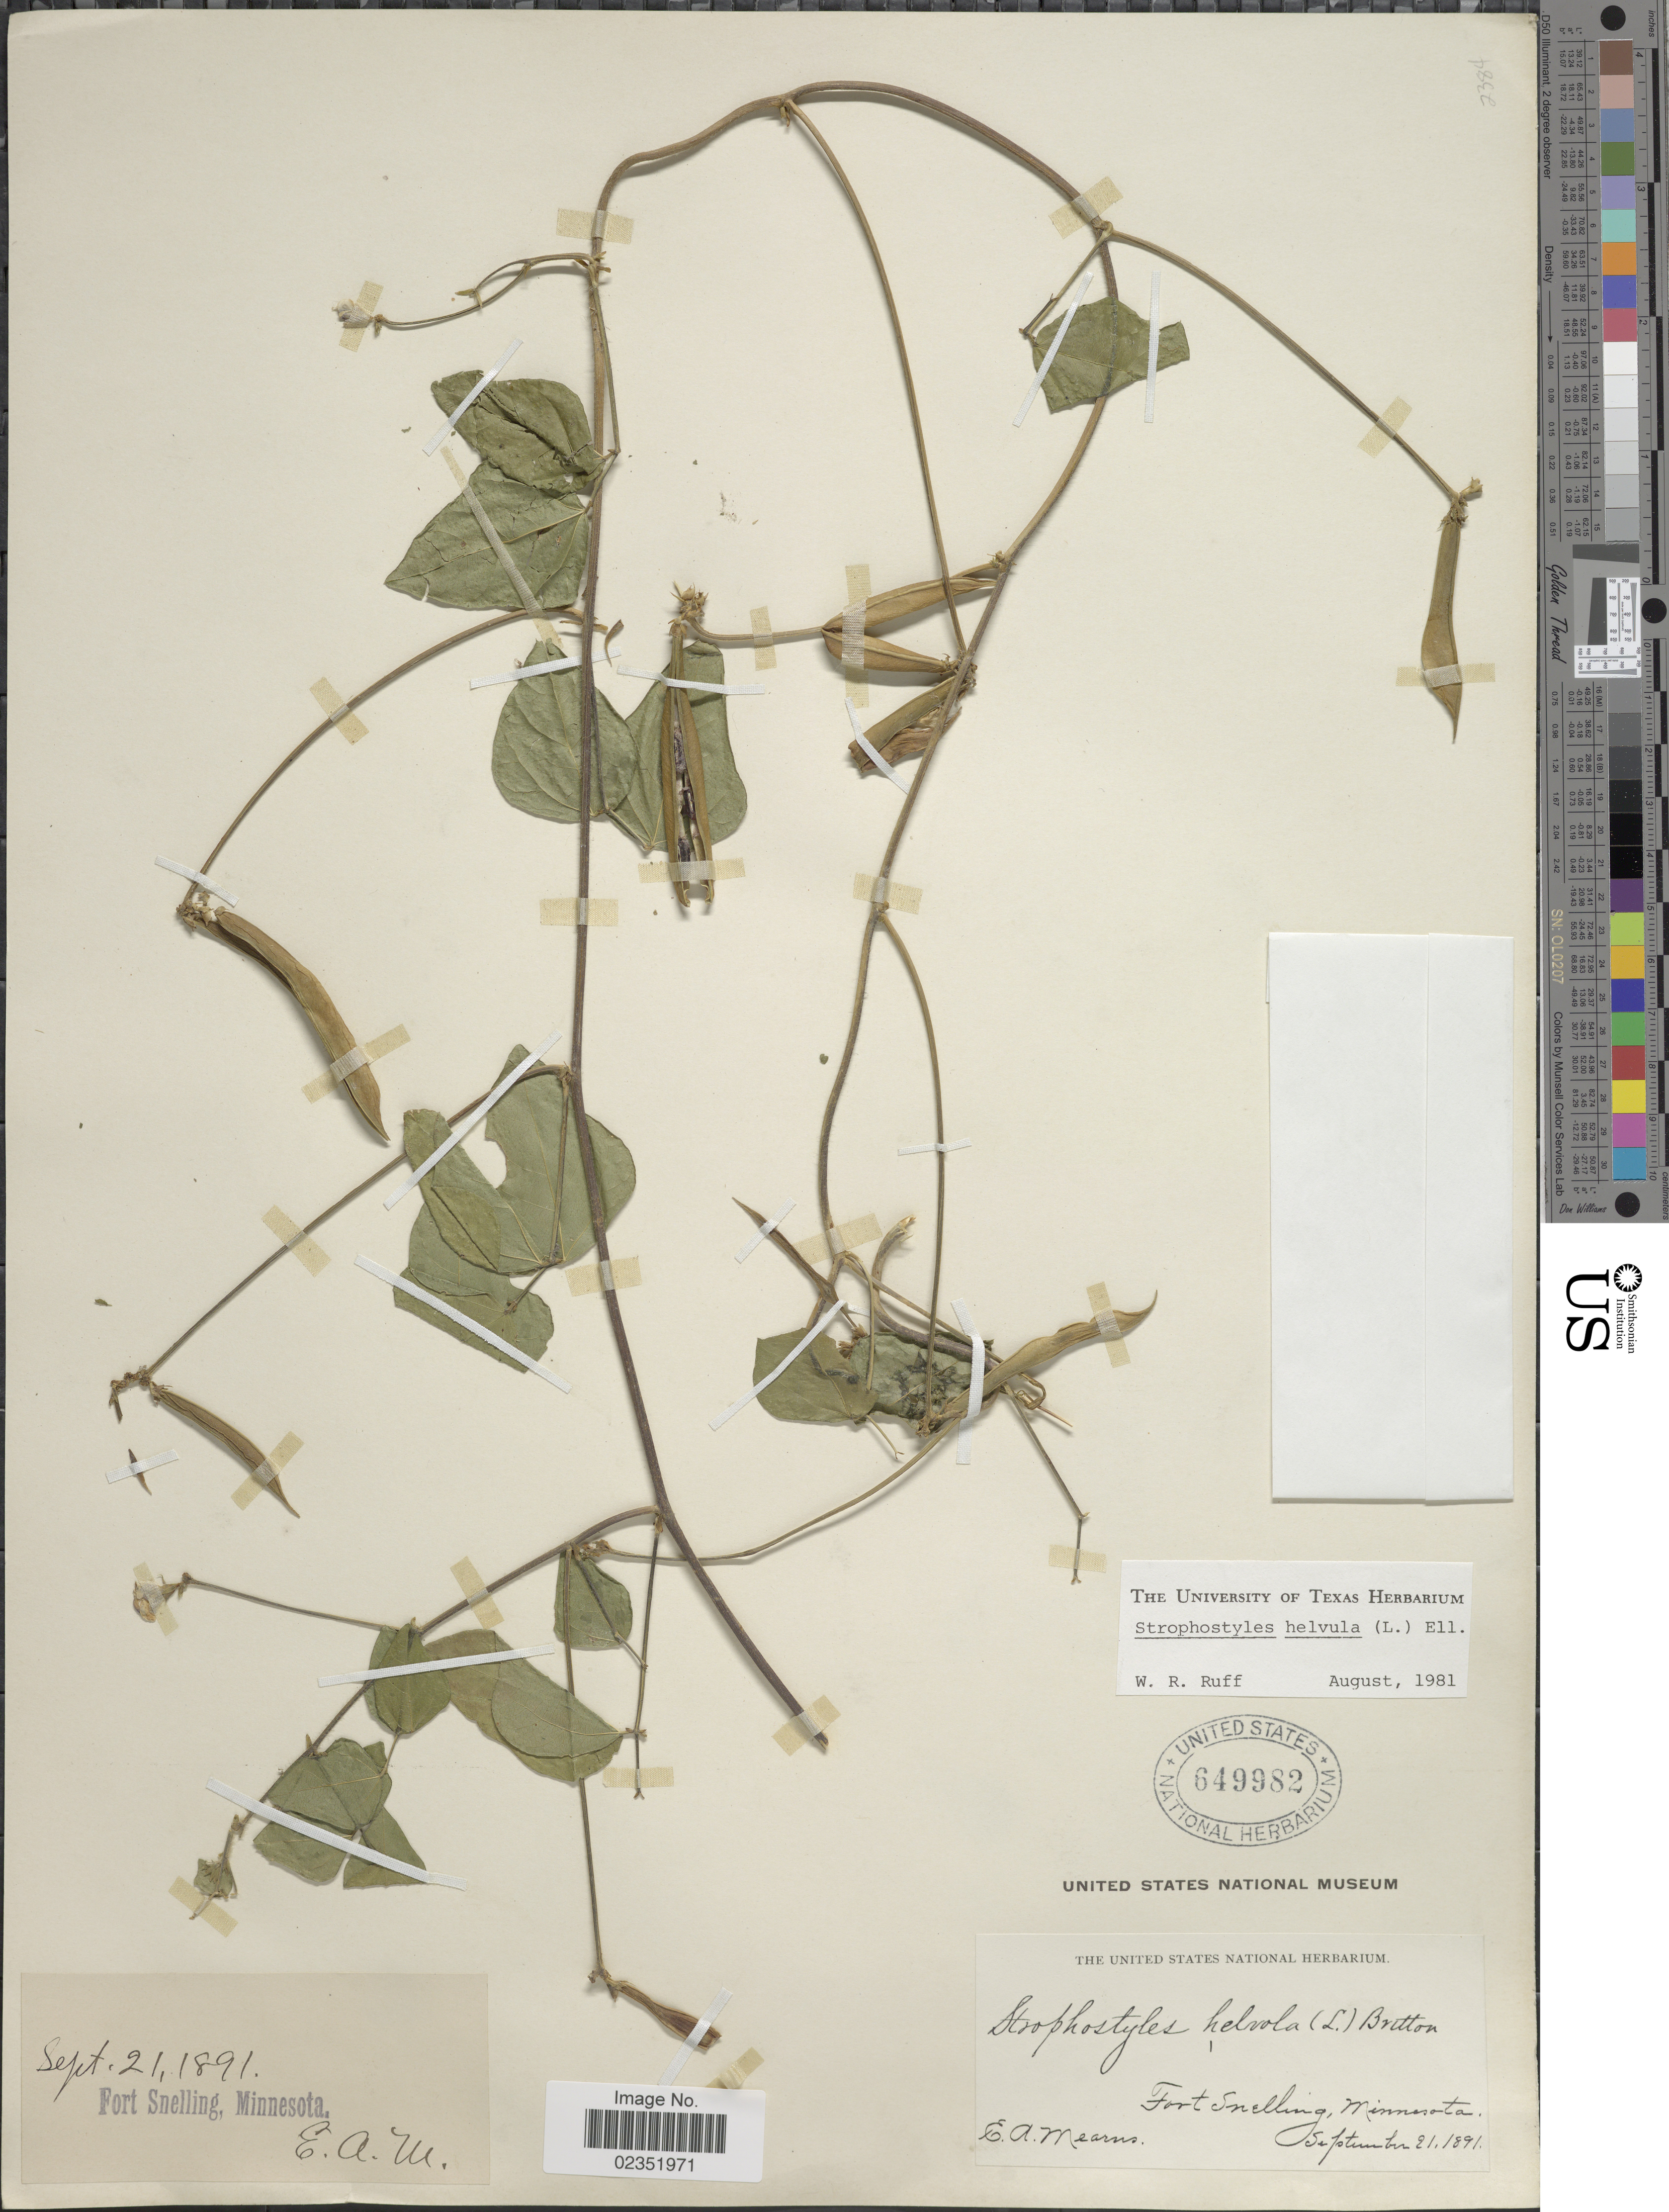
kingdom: Plantae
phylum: Tracheophyta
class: Magnoliopsida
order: Fabales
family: Fabaceae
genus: Strophostyles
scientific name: Strophostyles helvola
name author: (L.) Elliott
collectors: E. A. Mearns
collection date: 1891-09-21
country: United States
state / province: Minnesota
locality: Fort Snelling.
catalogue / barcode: US 649982